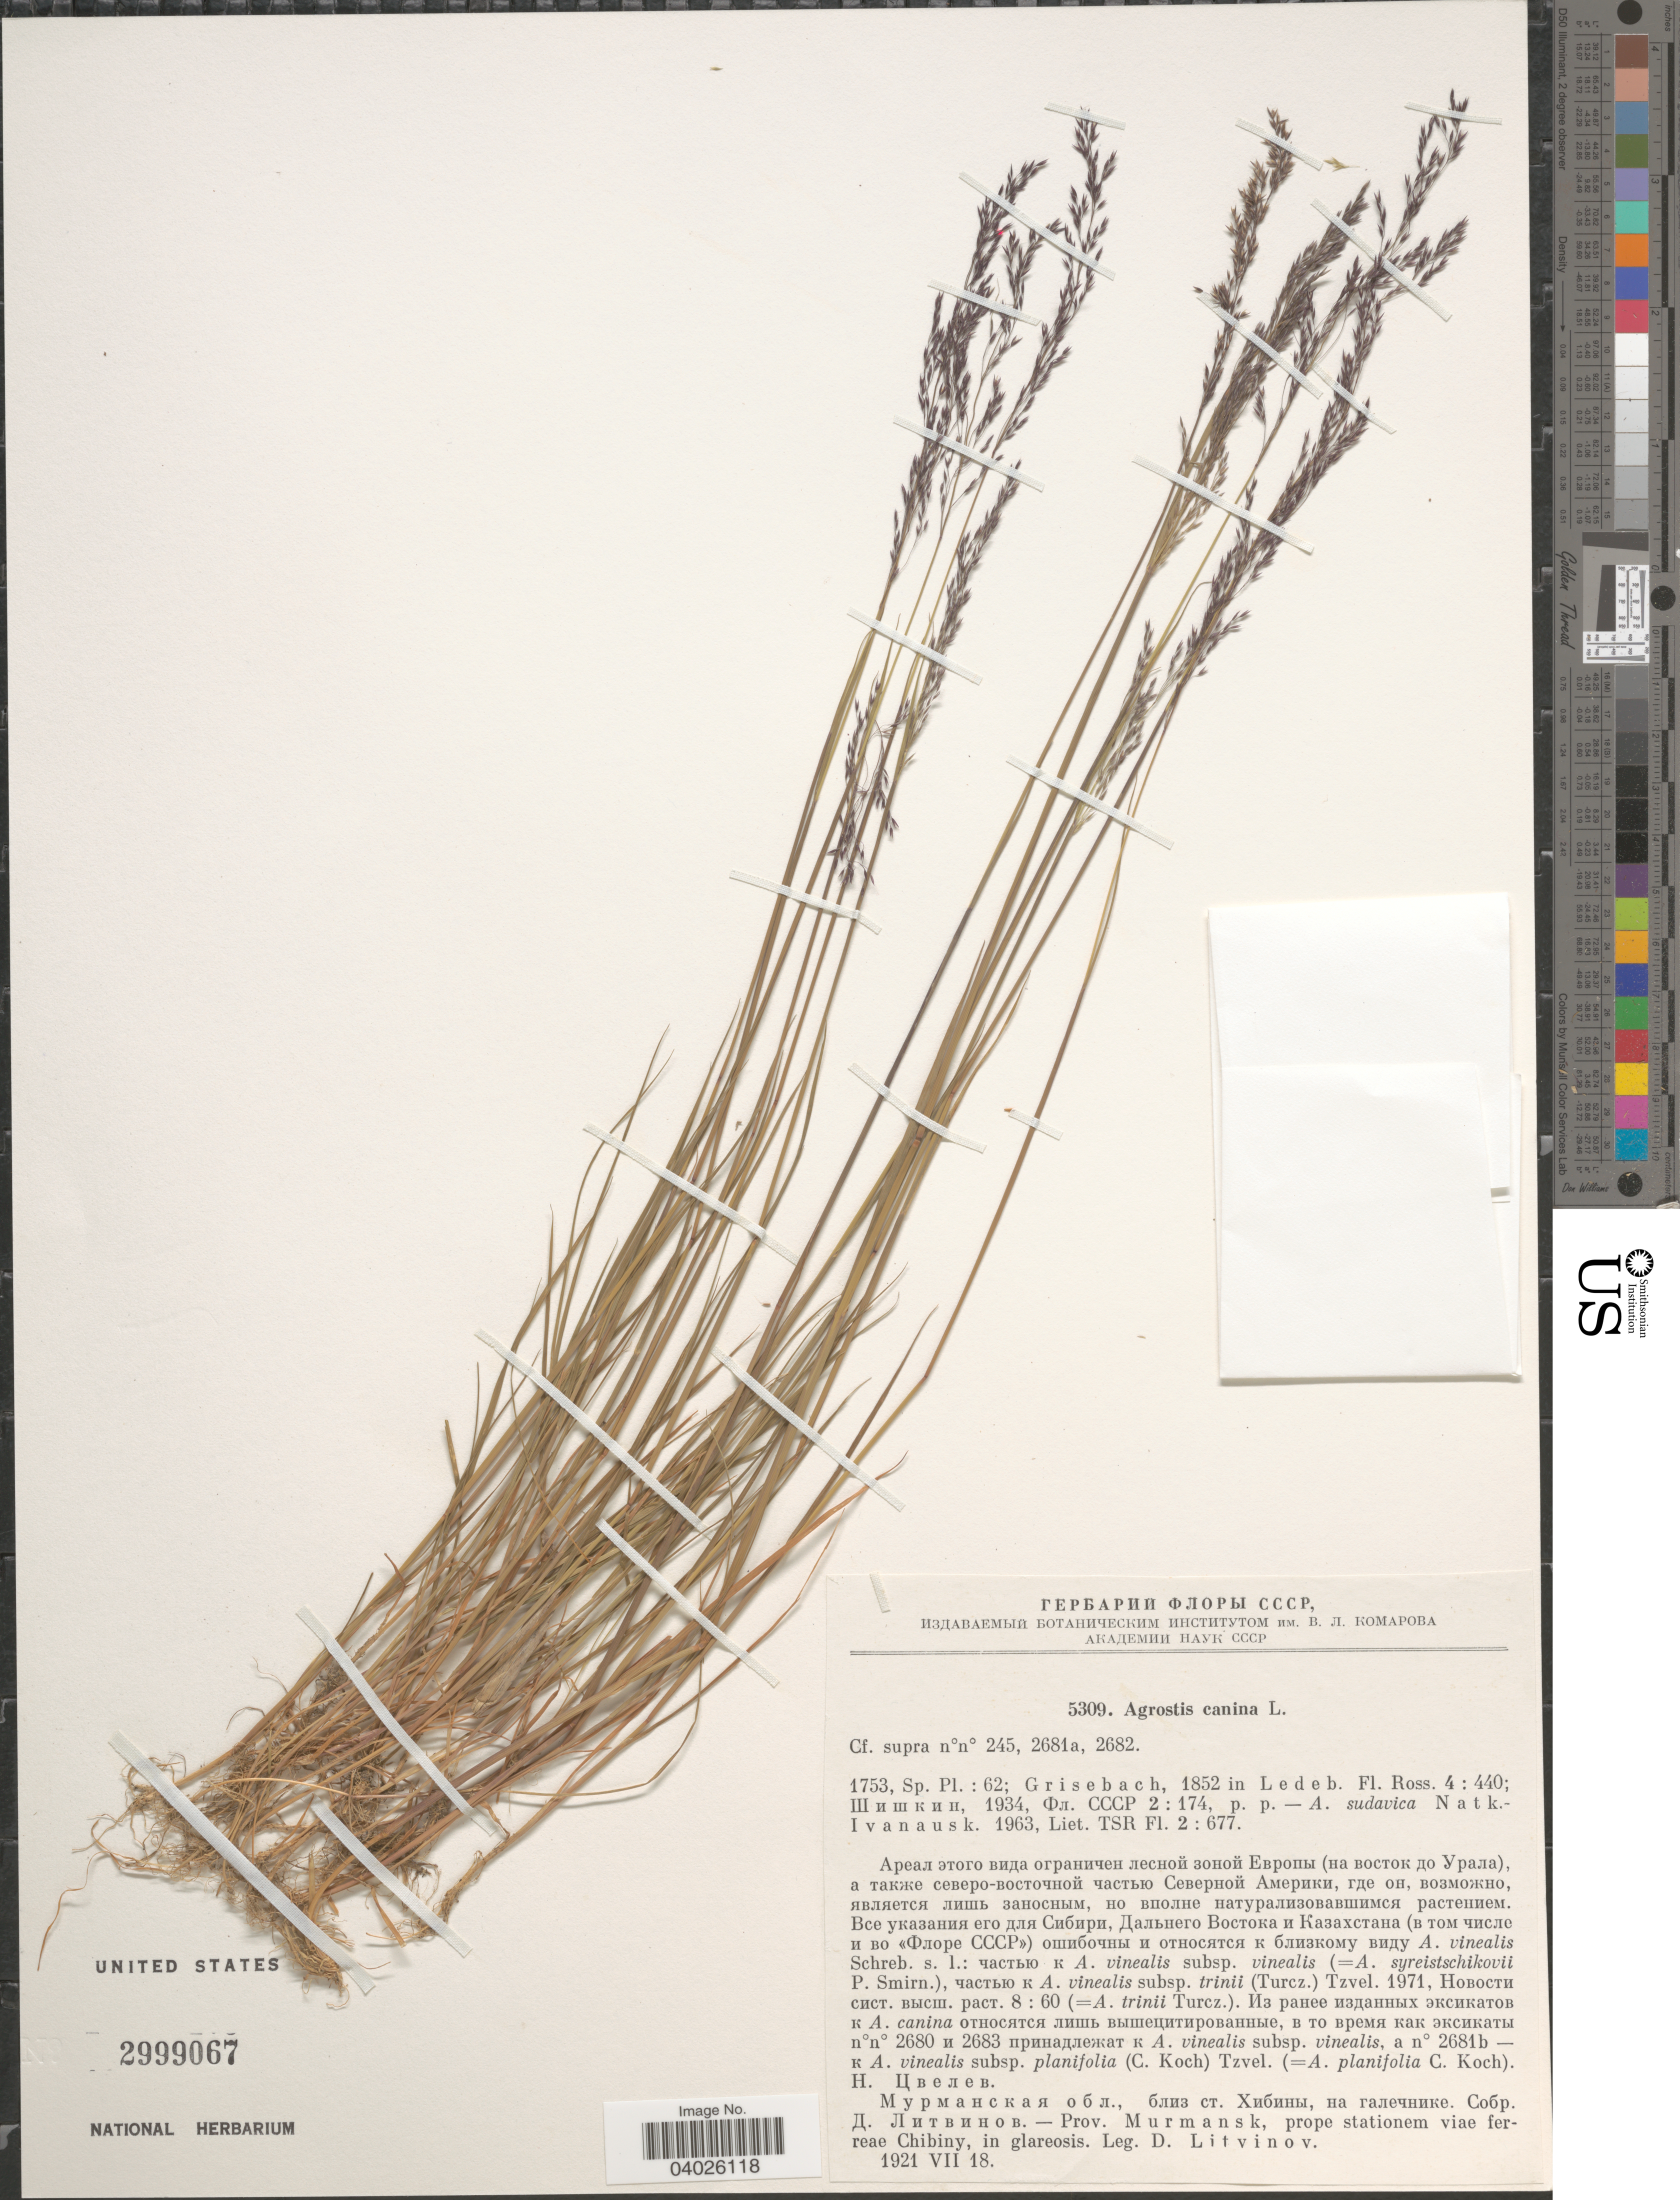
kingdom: Plantae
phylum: Tracheophyta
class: Liliopsida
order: Poales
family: Poaceae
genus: Agrostis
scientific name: Agrostis canina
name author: L.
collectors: D. Litvinov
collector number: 5309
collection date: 1921-07-18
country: Russian Federation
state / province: Murmansk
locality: Prope stationem viae ferreae Chibiny.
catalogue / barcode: US 2999067